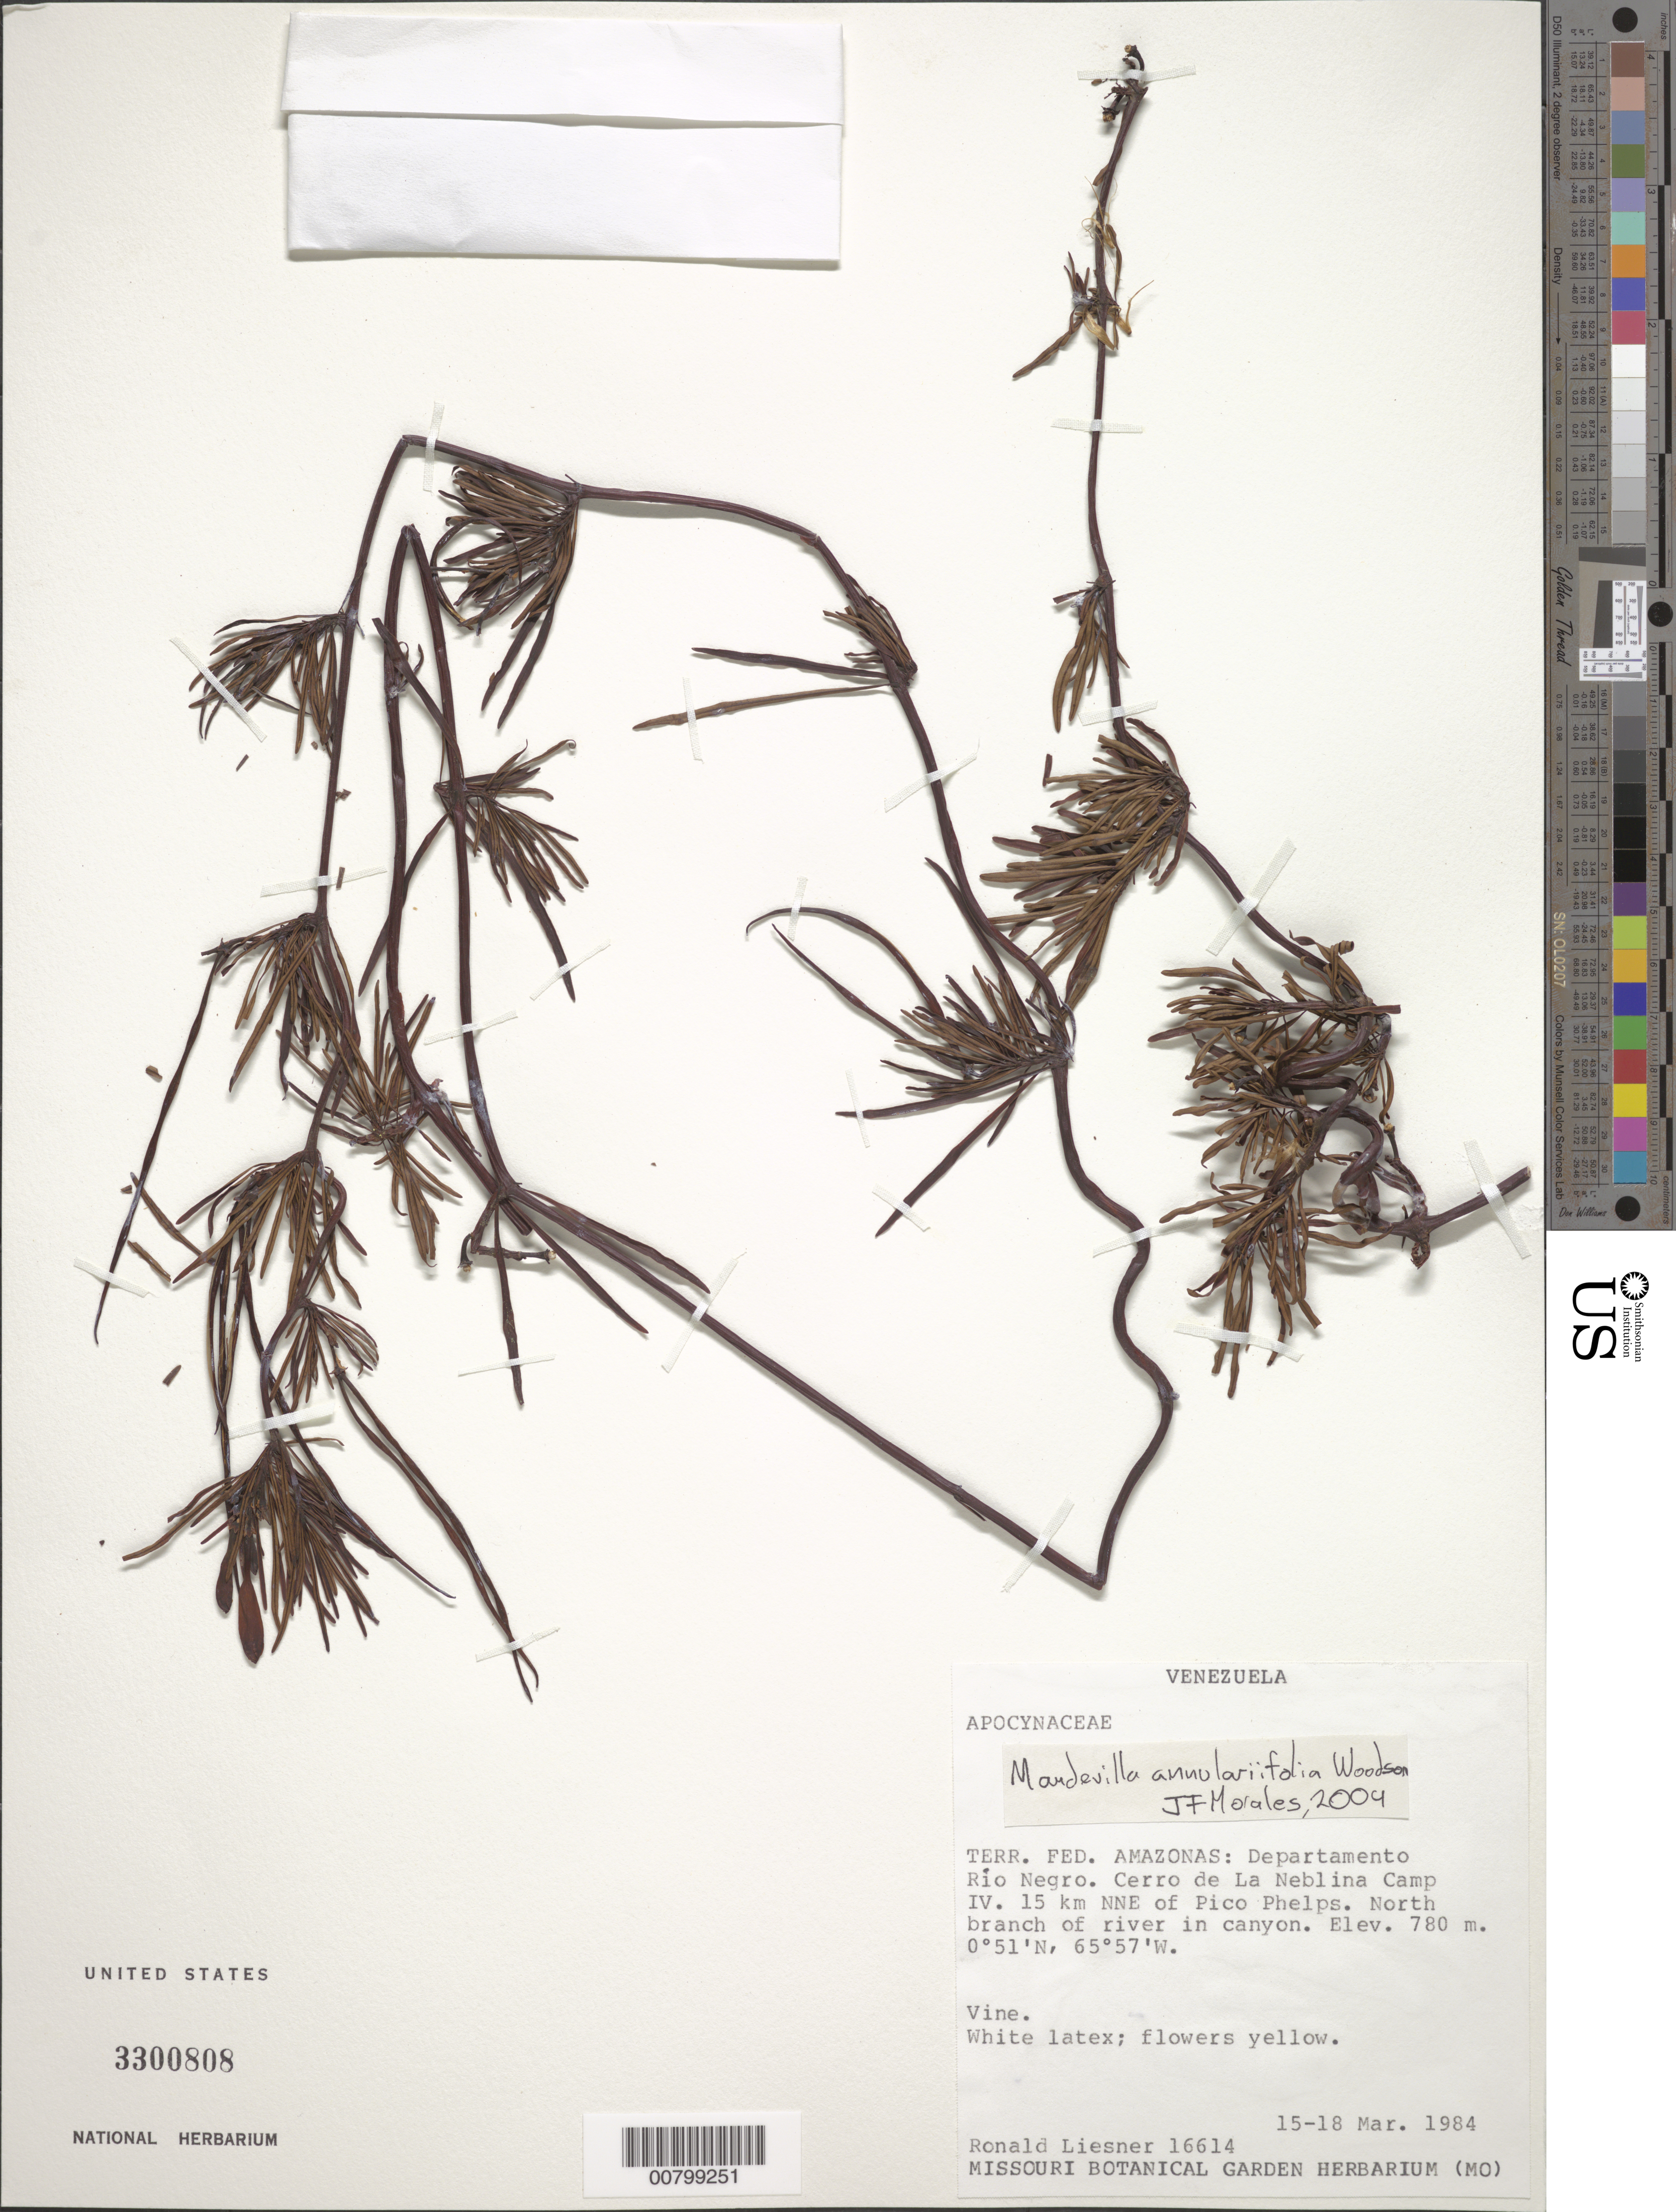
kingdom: Plantae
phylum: Tracheophyta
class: Magnoliopsida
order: Gentianales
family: Apocynaceae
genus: Mandevilla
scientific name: Mandevilla annulariifolia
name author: Woodson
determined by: Morales, J. F.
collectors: R. L. Liesner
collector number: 16614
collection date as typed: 15-Mar-84 to 18-Mar-84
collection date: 1984-03-15/1984-03-18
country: Venezuela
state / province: Amazonas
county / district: Río Negro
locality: Cerro de La Neblina Camp IV, 15 km NNE of Pico Phelps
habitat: N branch of river in canyon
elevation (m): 780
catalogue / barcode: US 3300808